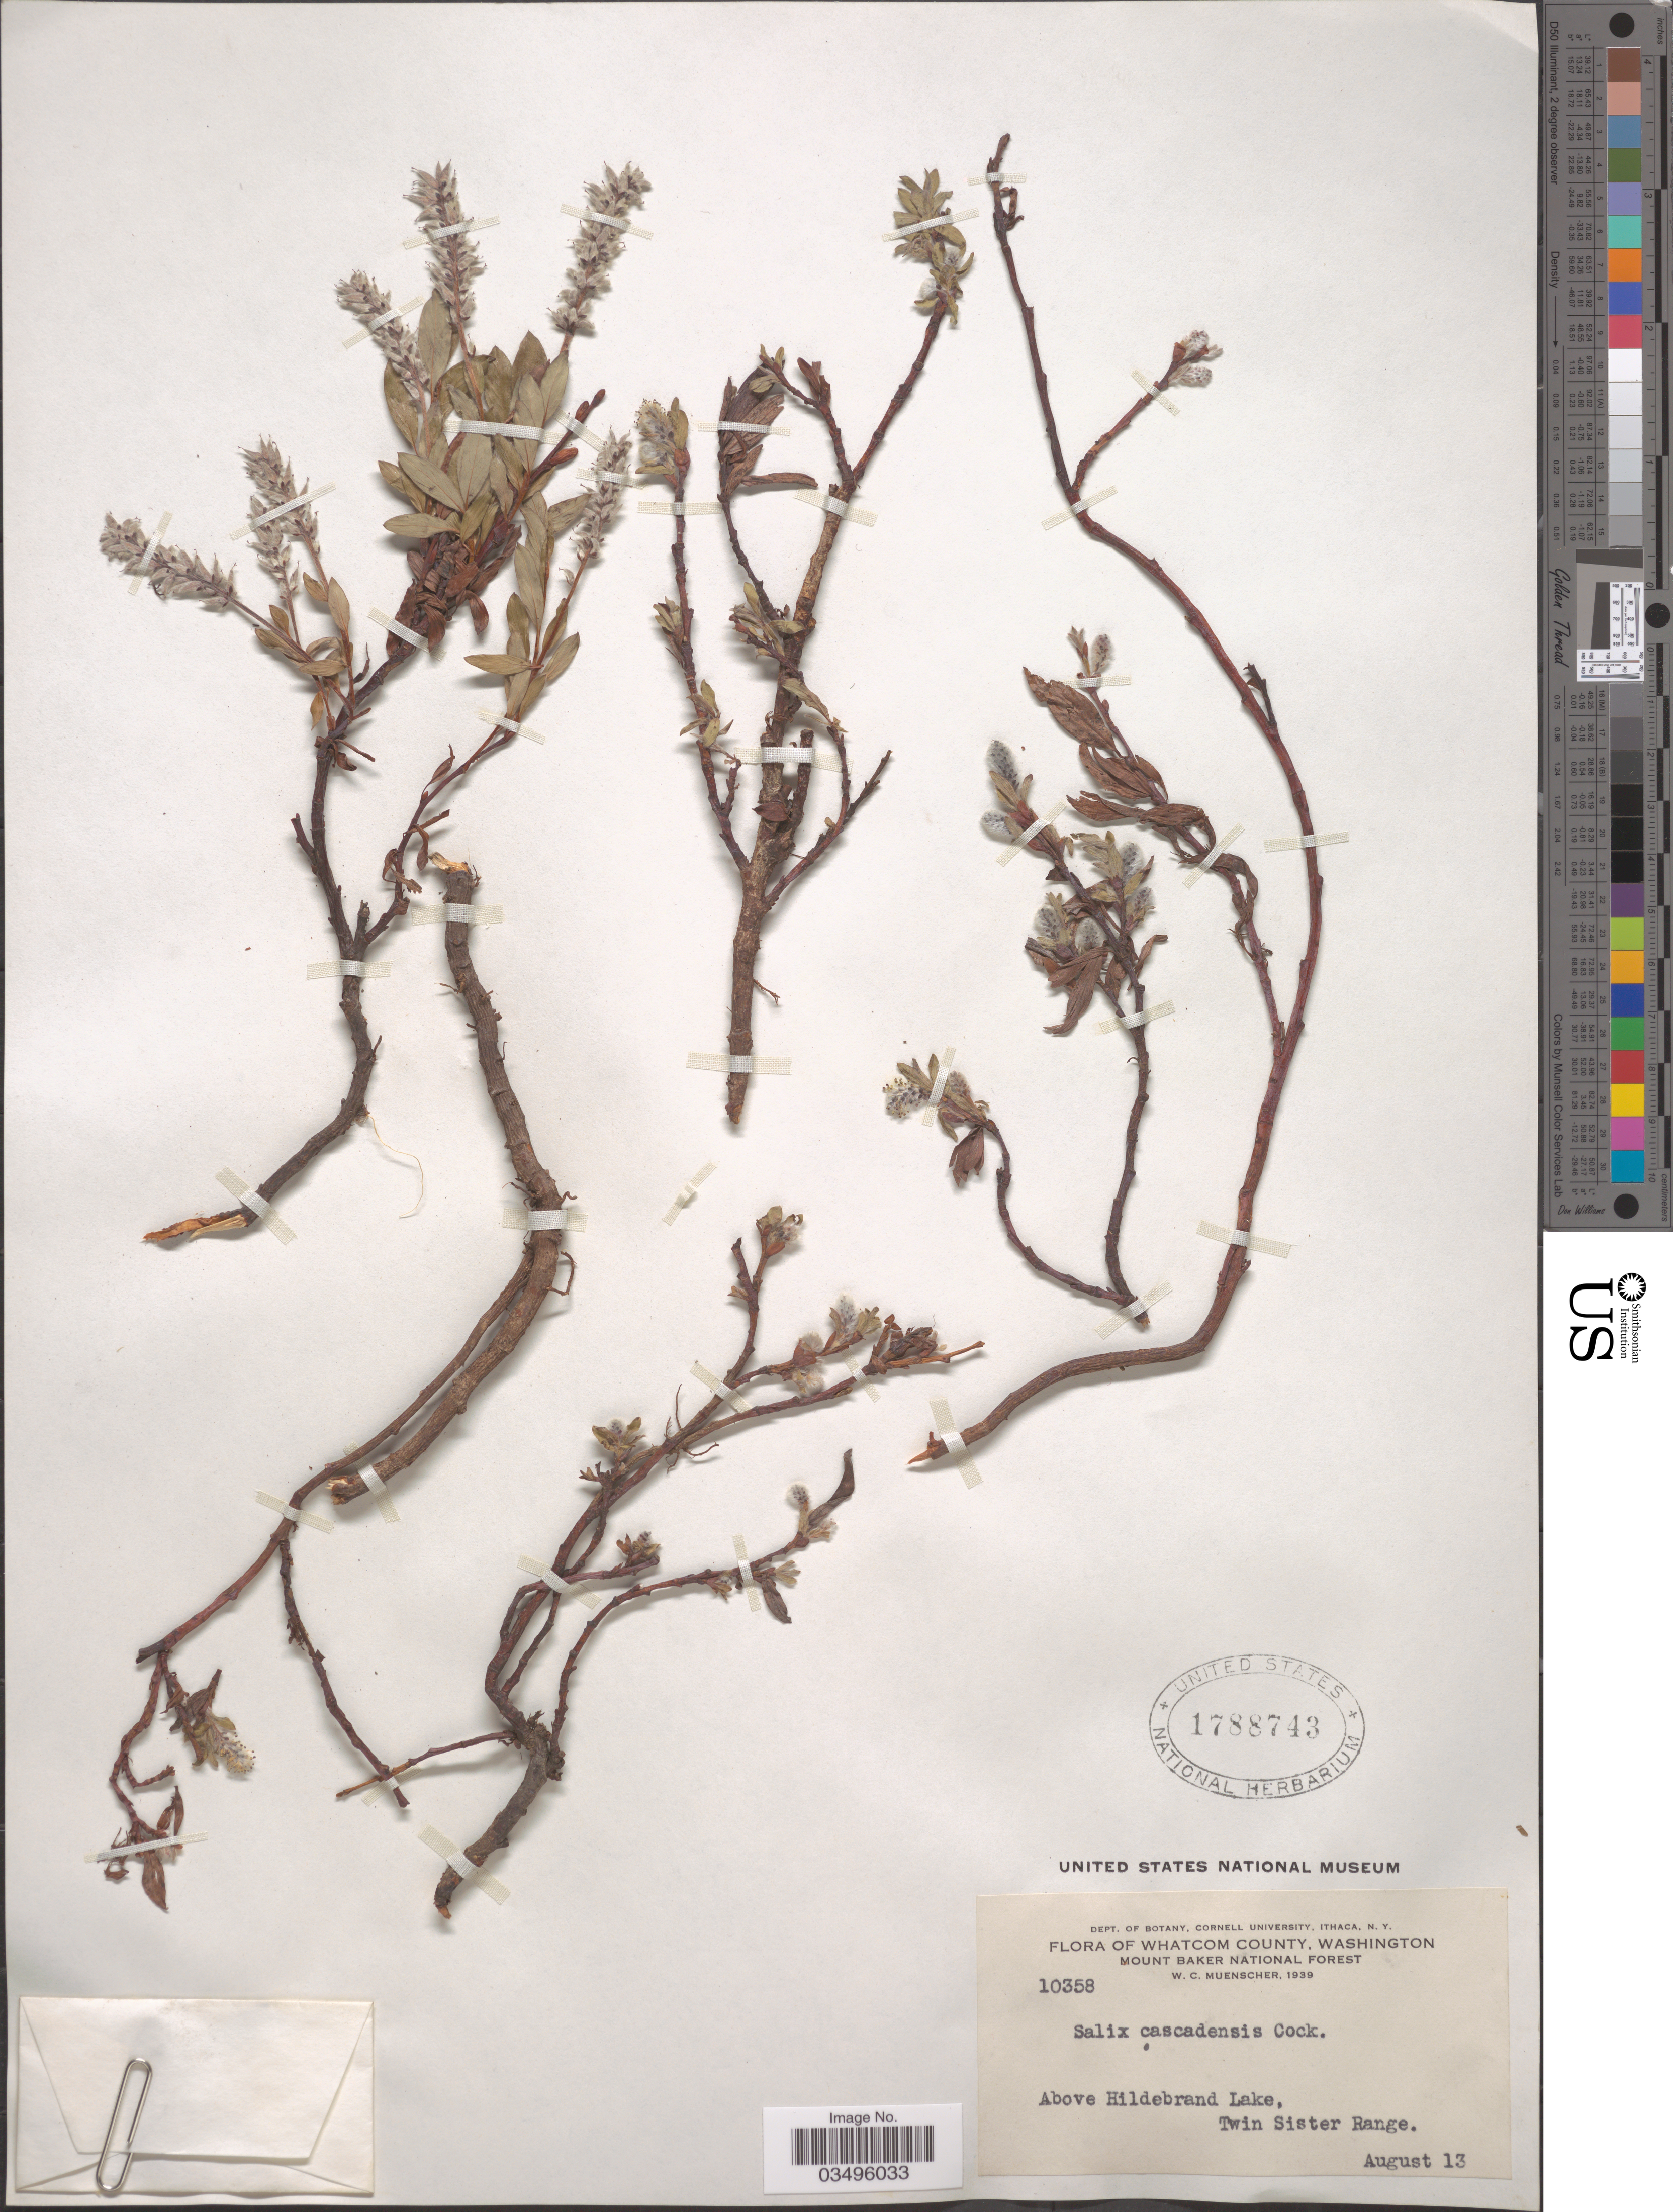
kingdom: Plantae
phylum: Tracheophyta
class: Magnoliopsida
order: Malpighiales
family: Salicaceae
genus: Salix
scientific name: Salix cascadensis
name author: Cockerell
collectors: W. Muenscher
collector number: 10358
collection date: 1939-08-13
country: United States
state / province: Washington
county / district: Whatcom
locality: Whatcom County. Mount Baker National Forest. Above Hildebrand Lake, Twin Sister Range.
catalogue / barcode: US 1788743